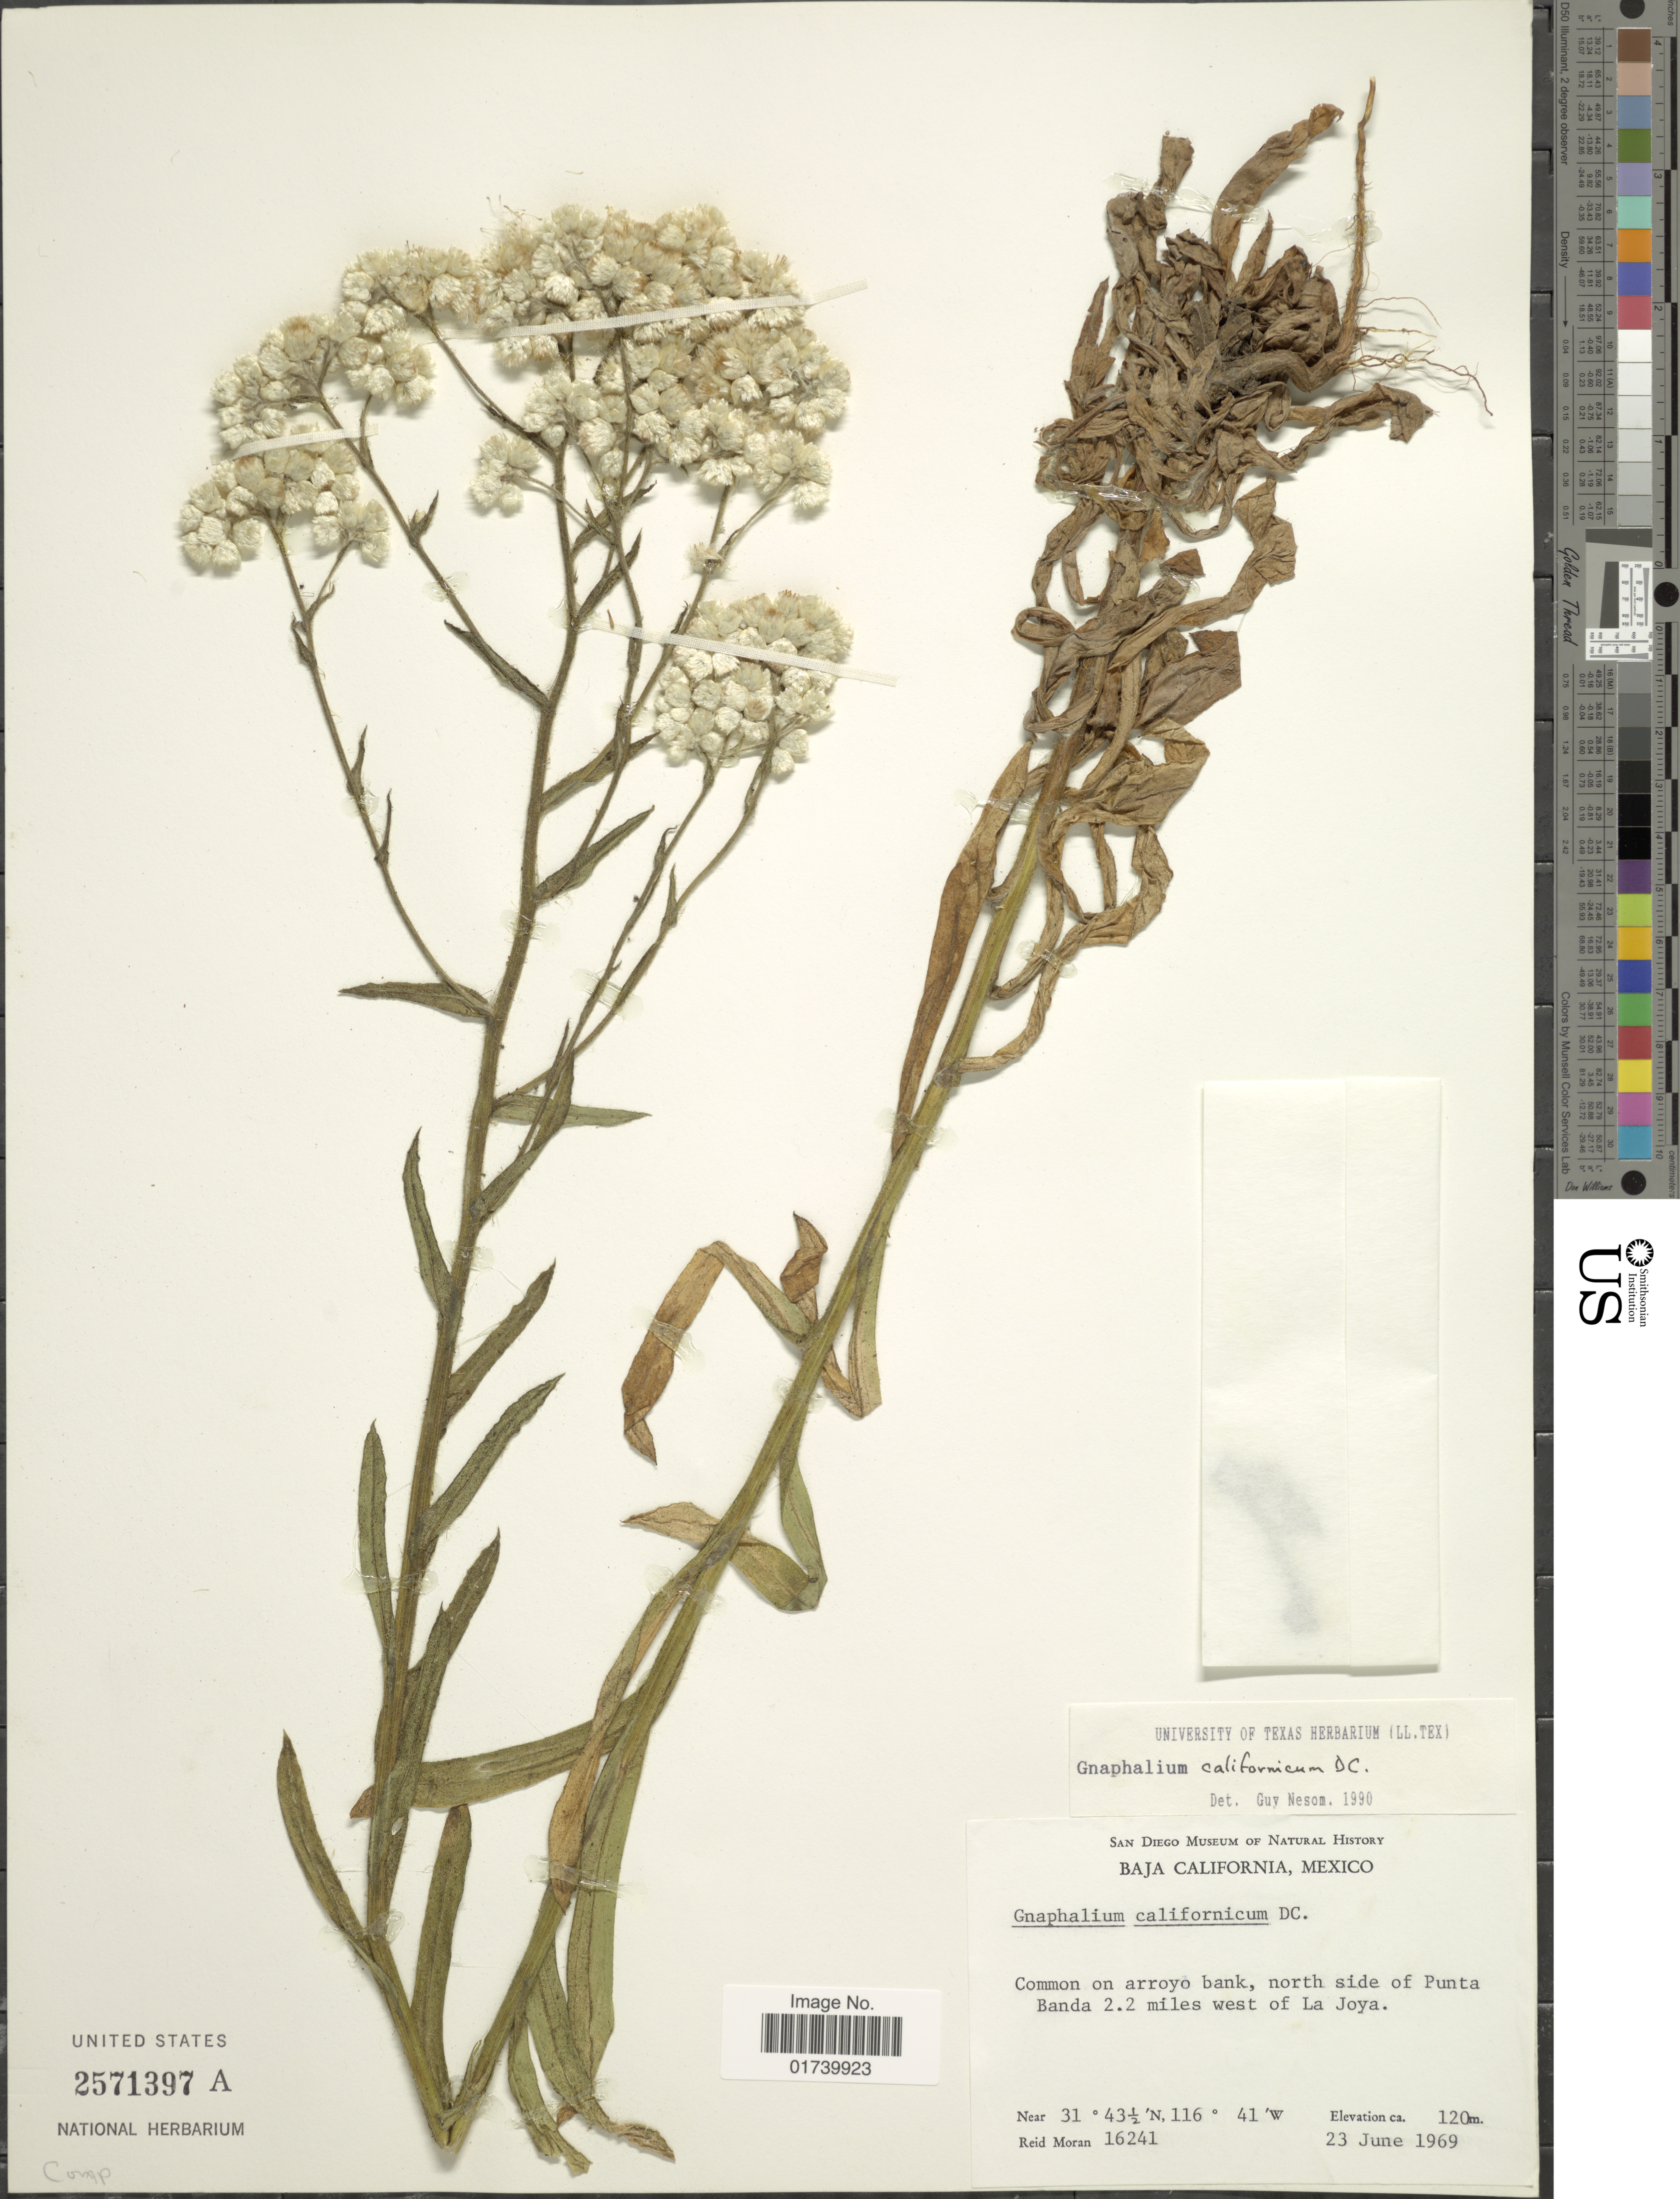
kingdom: Plantae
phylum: Tracheophyta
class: Magnoliopsida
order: Asterales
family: Asteraceae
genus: Pseudognaphalium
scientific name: Pseudognaphalium californicum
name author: (DC.) Anderb.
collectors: R. V. Moran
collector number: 16241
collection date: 1969-06-23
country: Mexico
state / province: Baja California Sur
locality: Common on arroy bank, north side of Punta Banda 2.2 miles west of La Joya.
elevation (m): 120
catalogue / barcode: US 2571397A